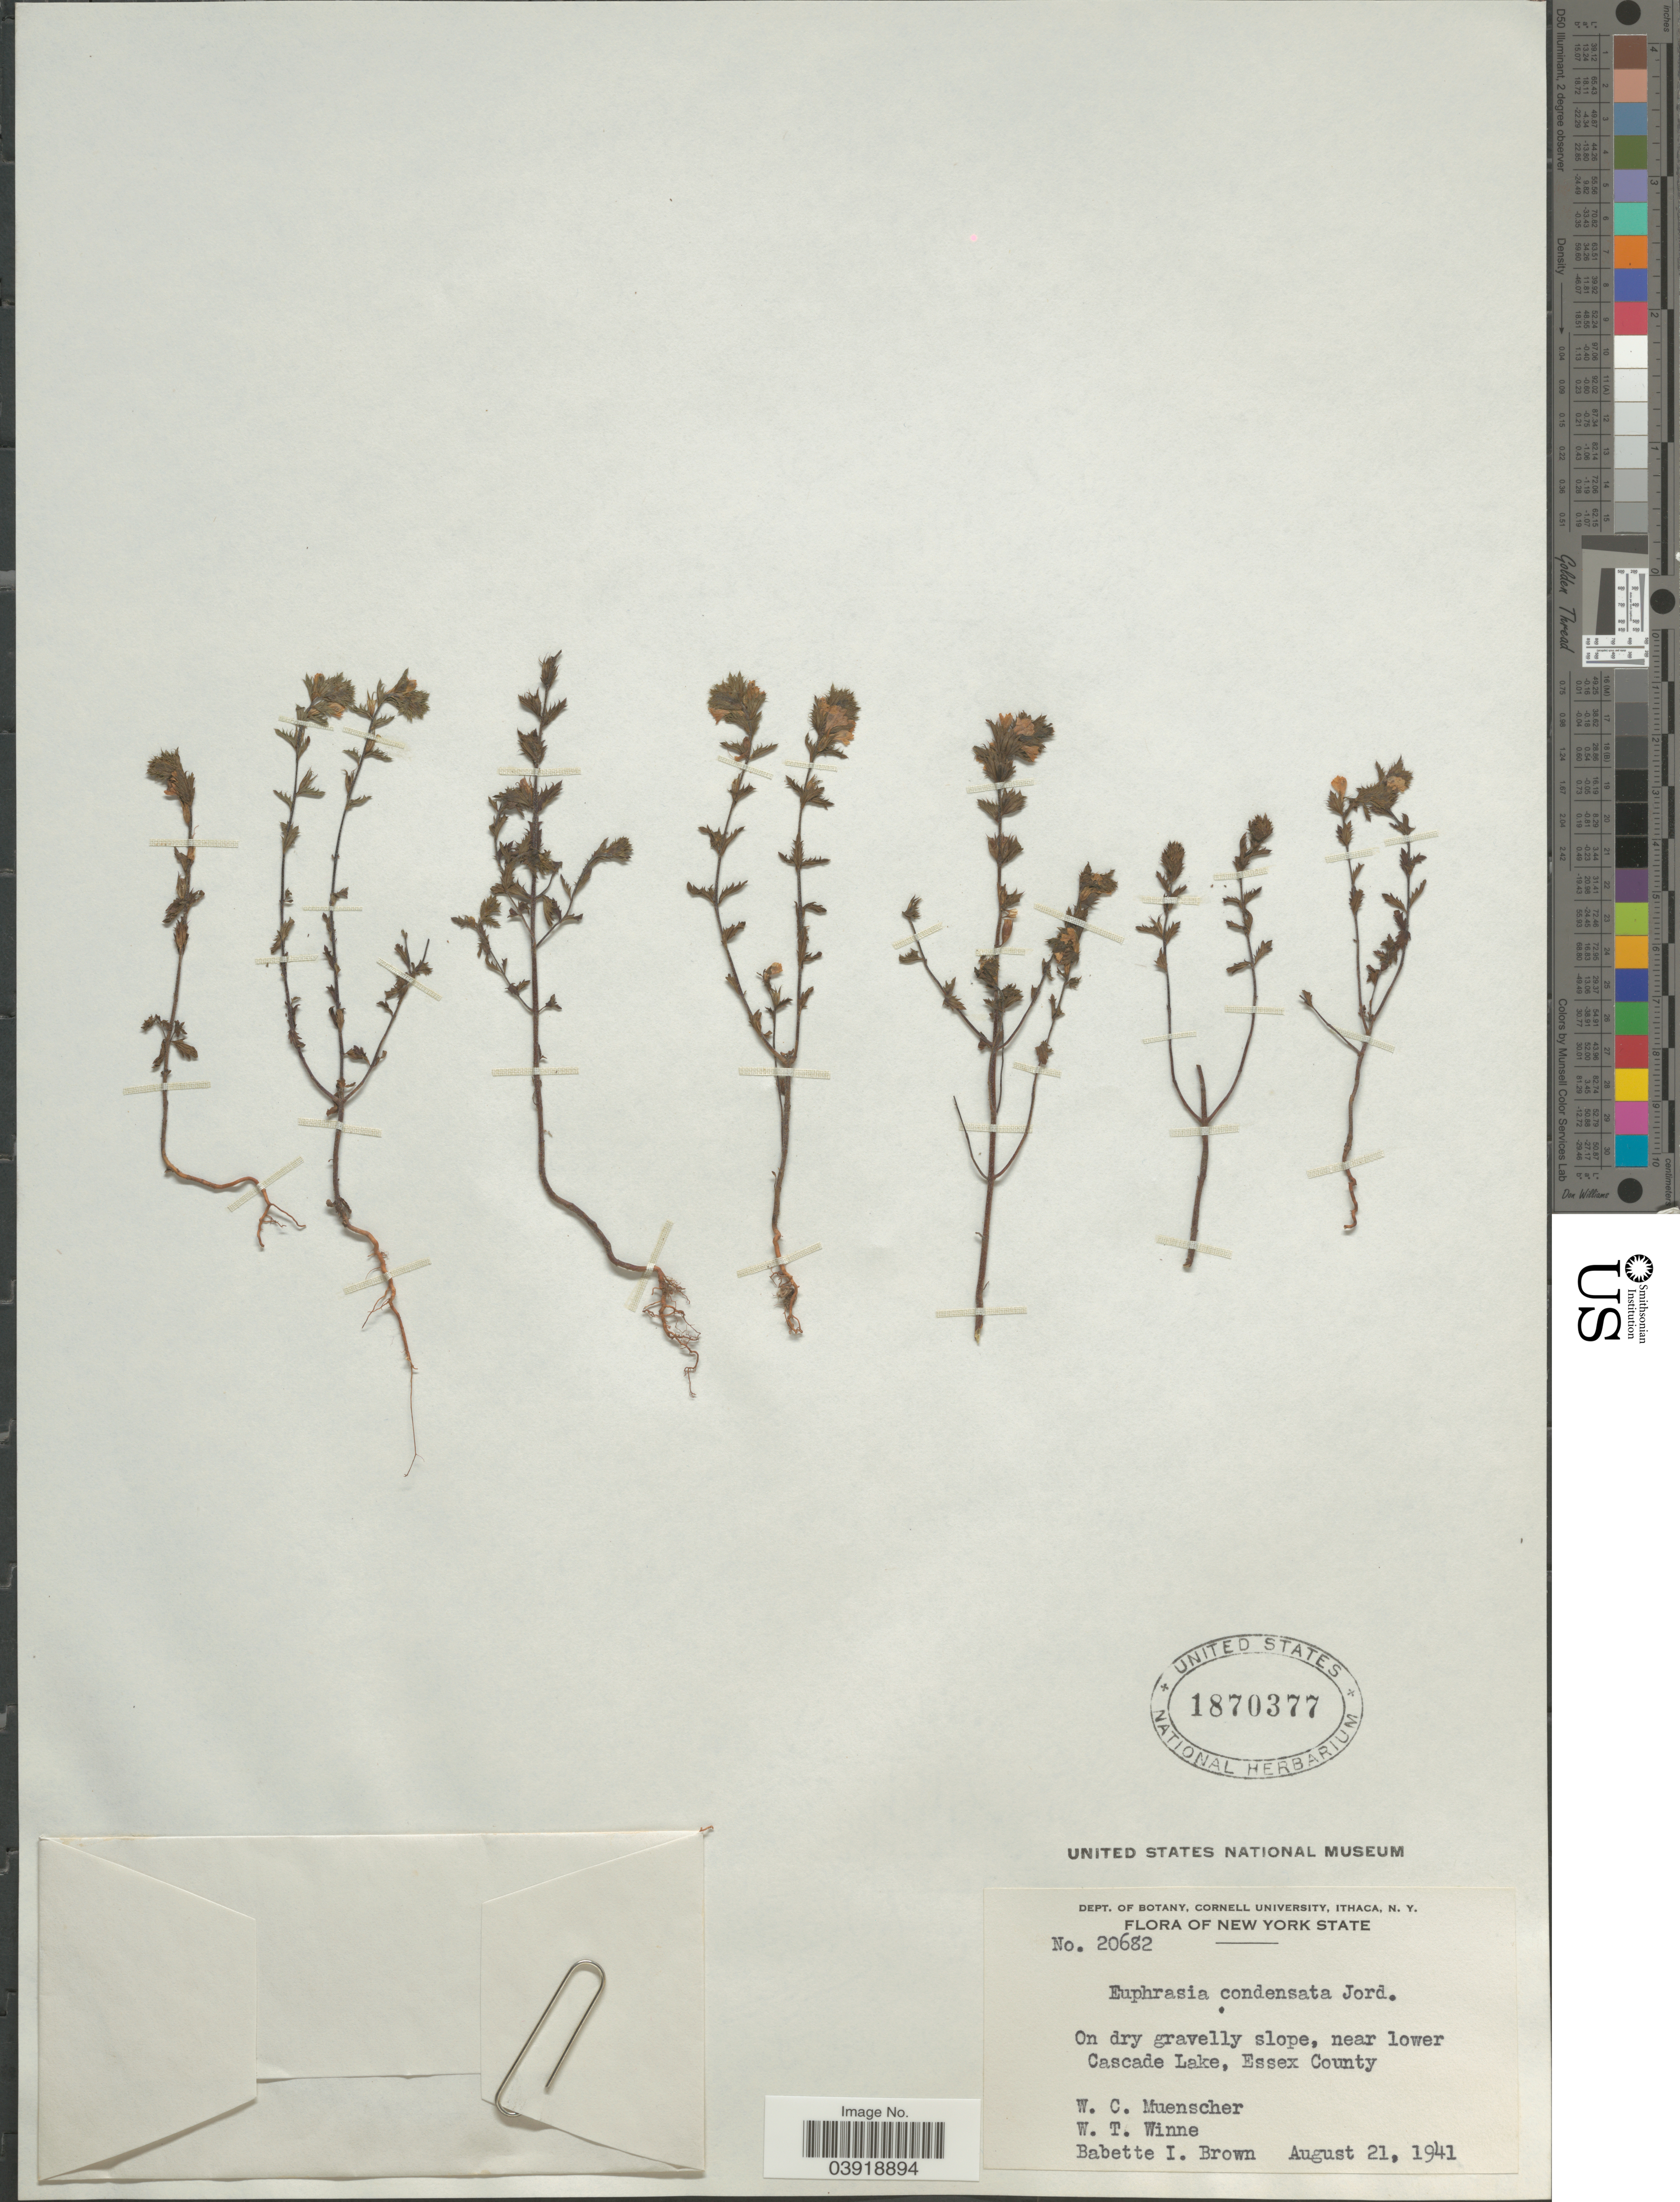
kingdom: Plantae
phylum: Tracheophyta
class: Magnoliopsida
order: Lamiales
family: Orobanchaceae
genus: Euphrasia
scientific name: Euphrasia condensata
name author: Jord.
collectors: W. Muenscher, W. Winne & B. I. Brown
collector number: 20682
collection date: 1941-08-21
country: United States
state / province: New York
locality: Near lower Cascade Lake, Essex County.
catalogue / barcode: US 1870377